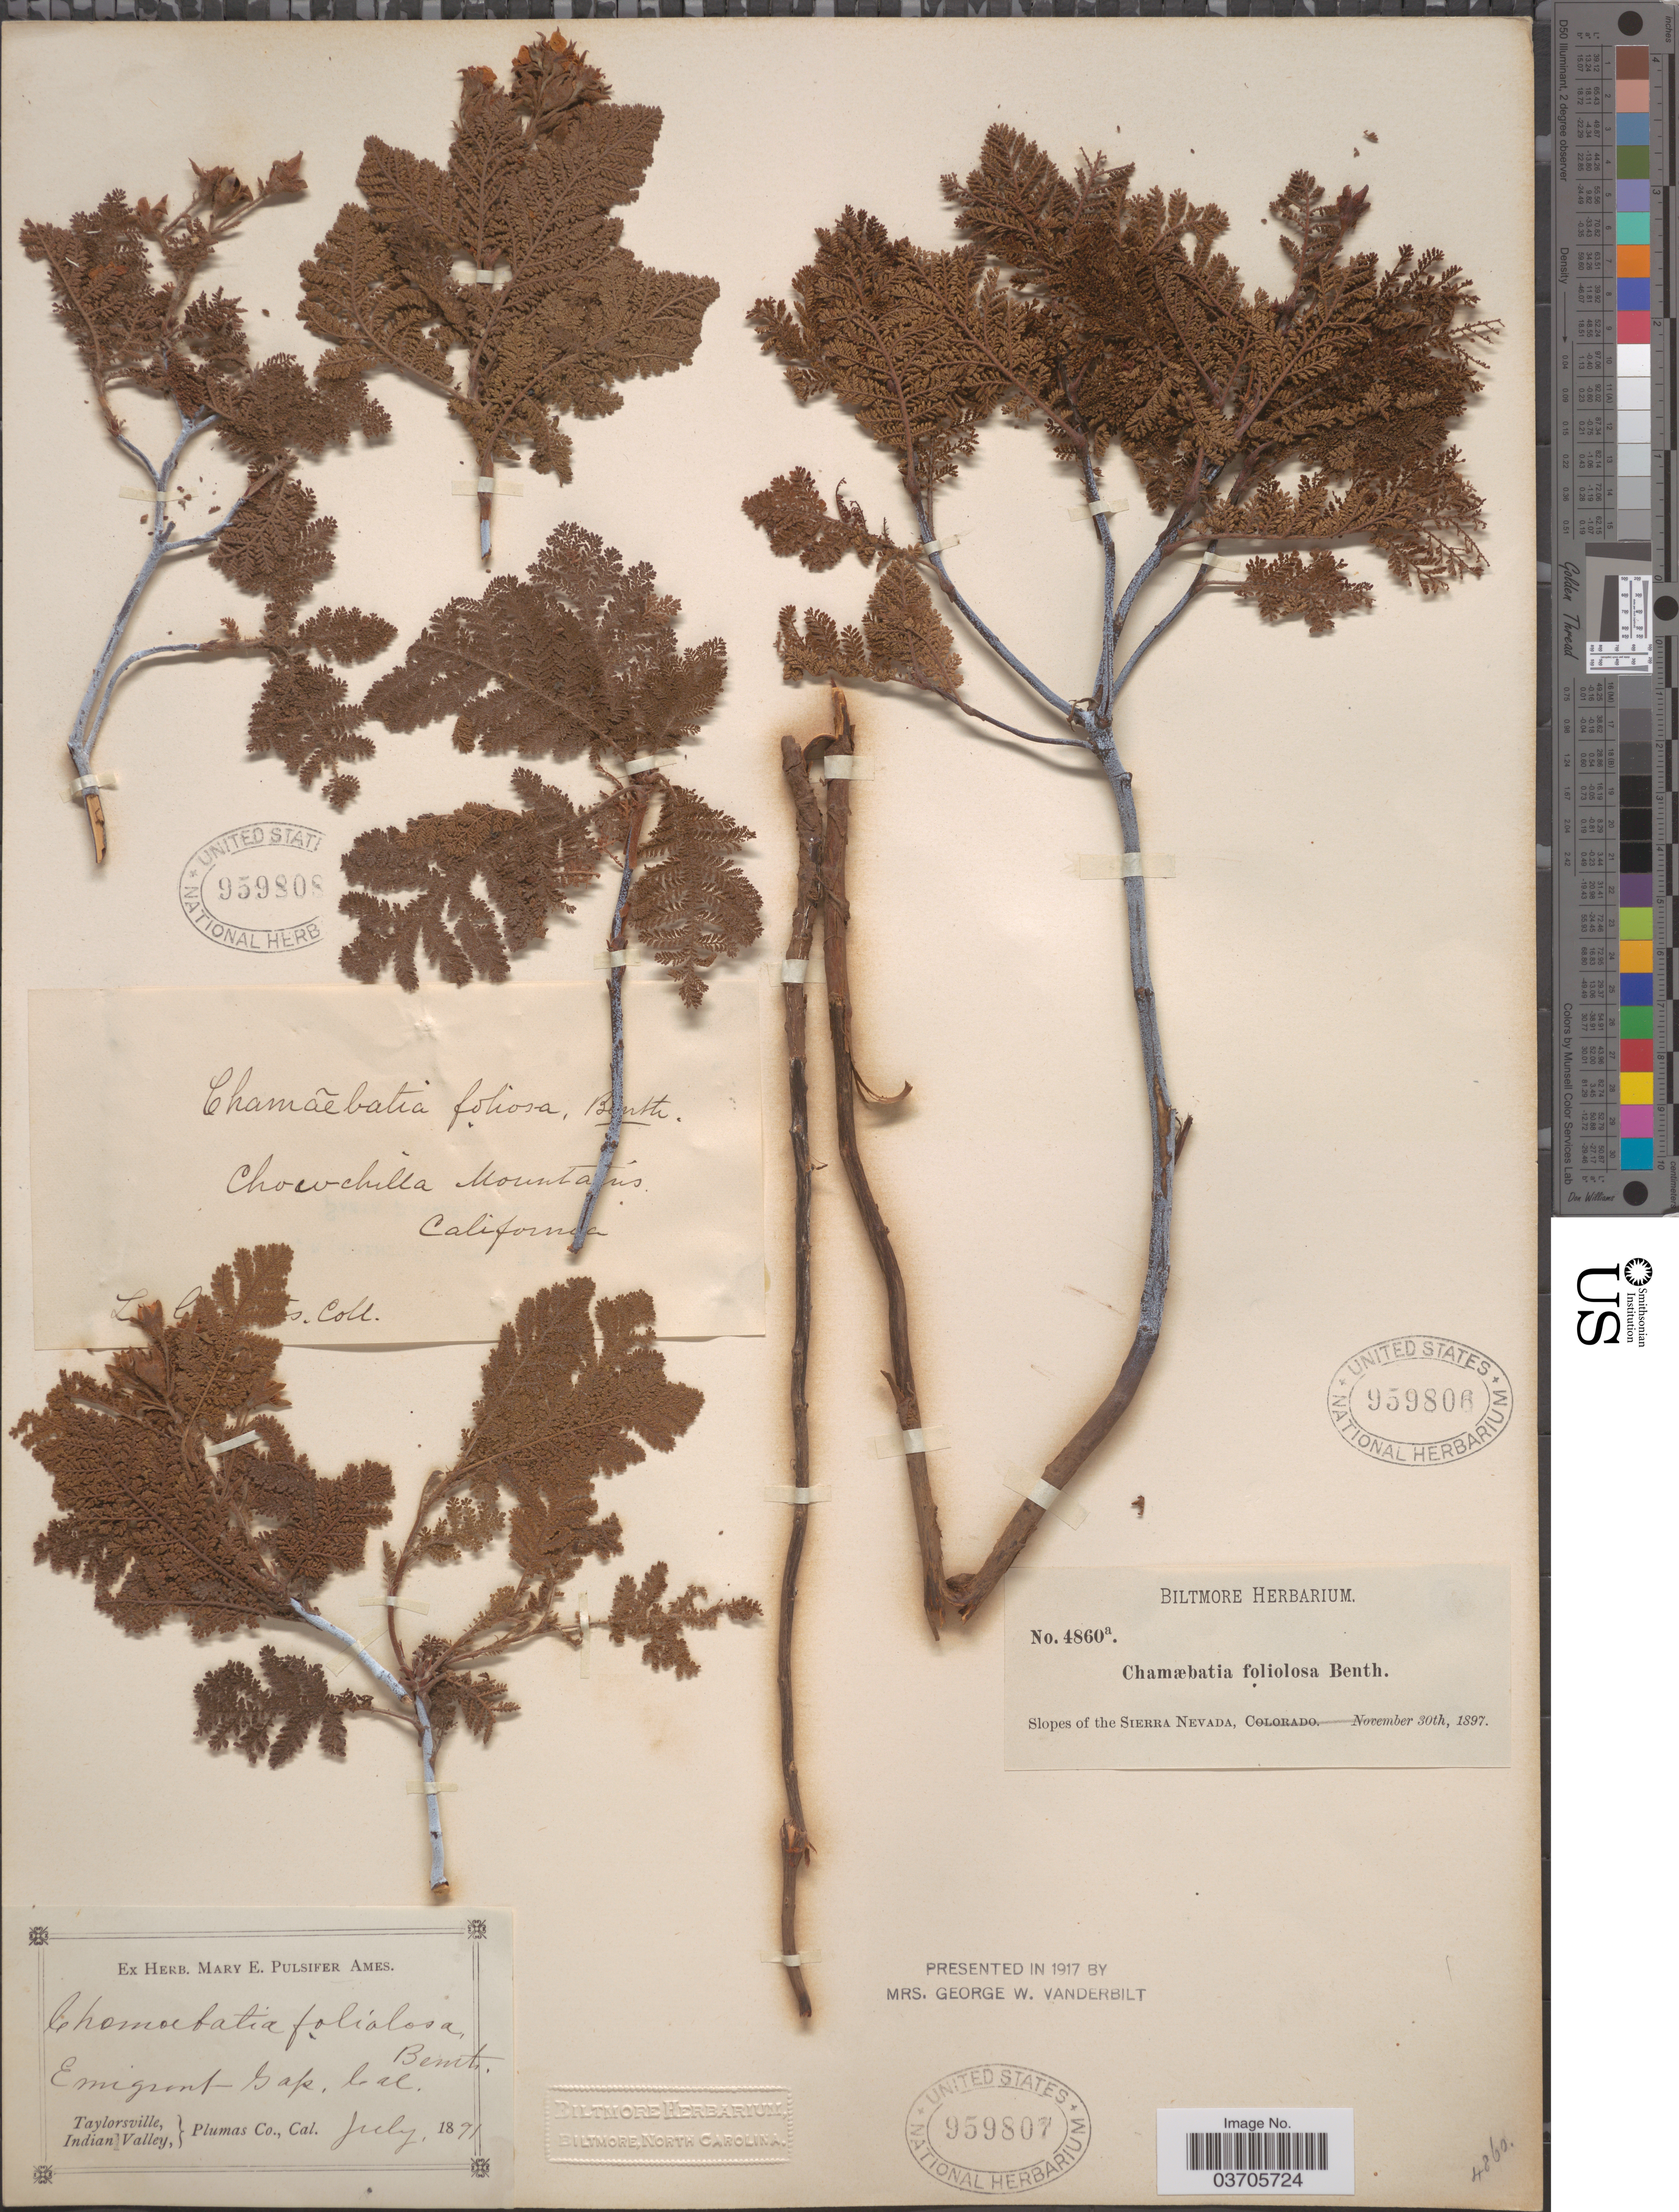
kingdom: Plantae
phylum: Tracheophyta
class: Magnoliopsida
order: Rosales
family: Rosaceae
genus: Chamaebatia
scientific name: Chamaebatia foliolosa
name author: Benth.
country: United States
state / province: California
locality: Chowchilla Mountains.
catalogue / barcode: US 959808